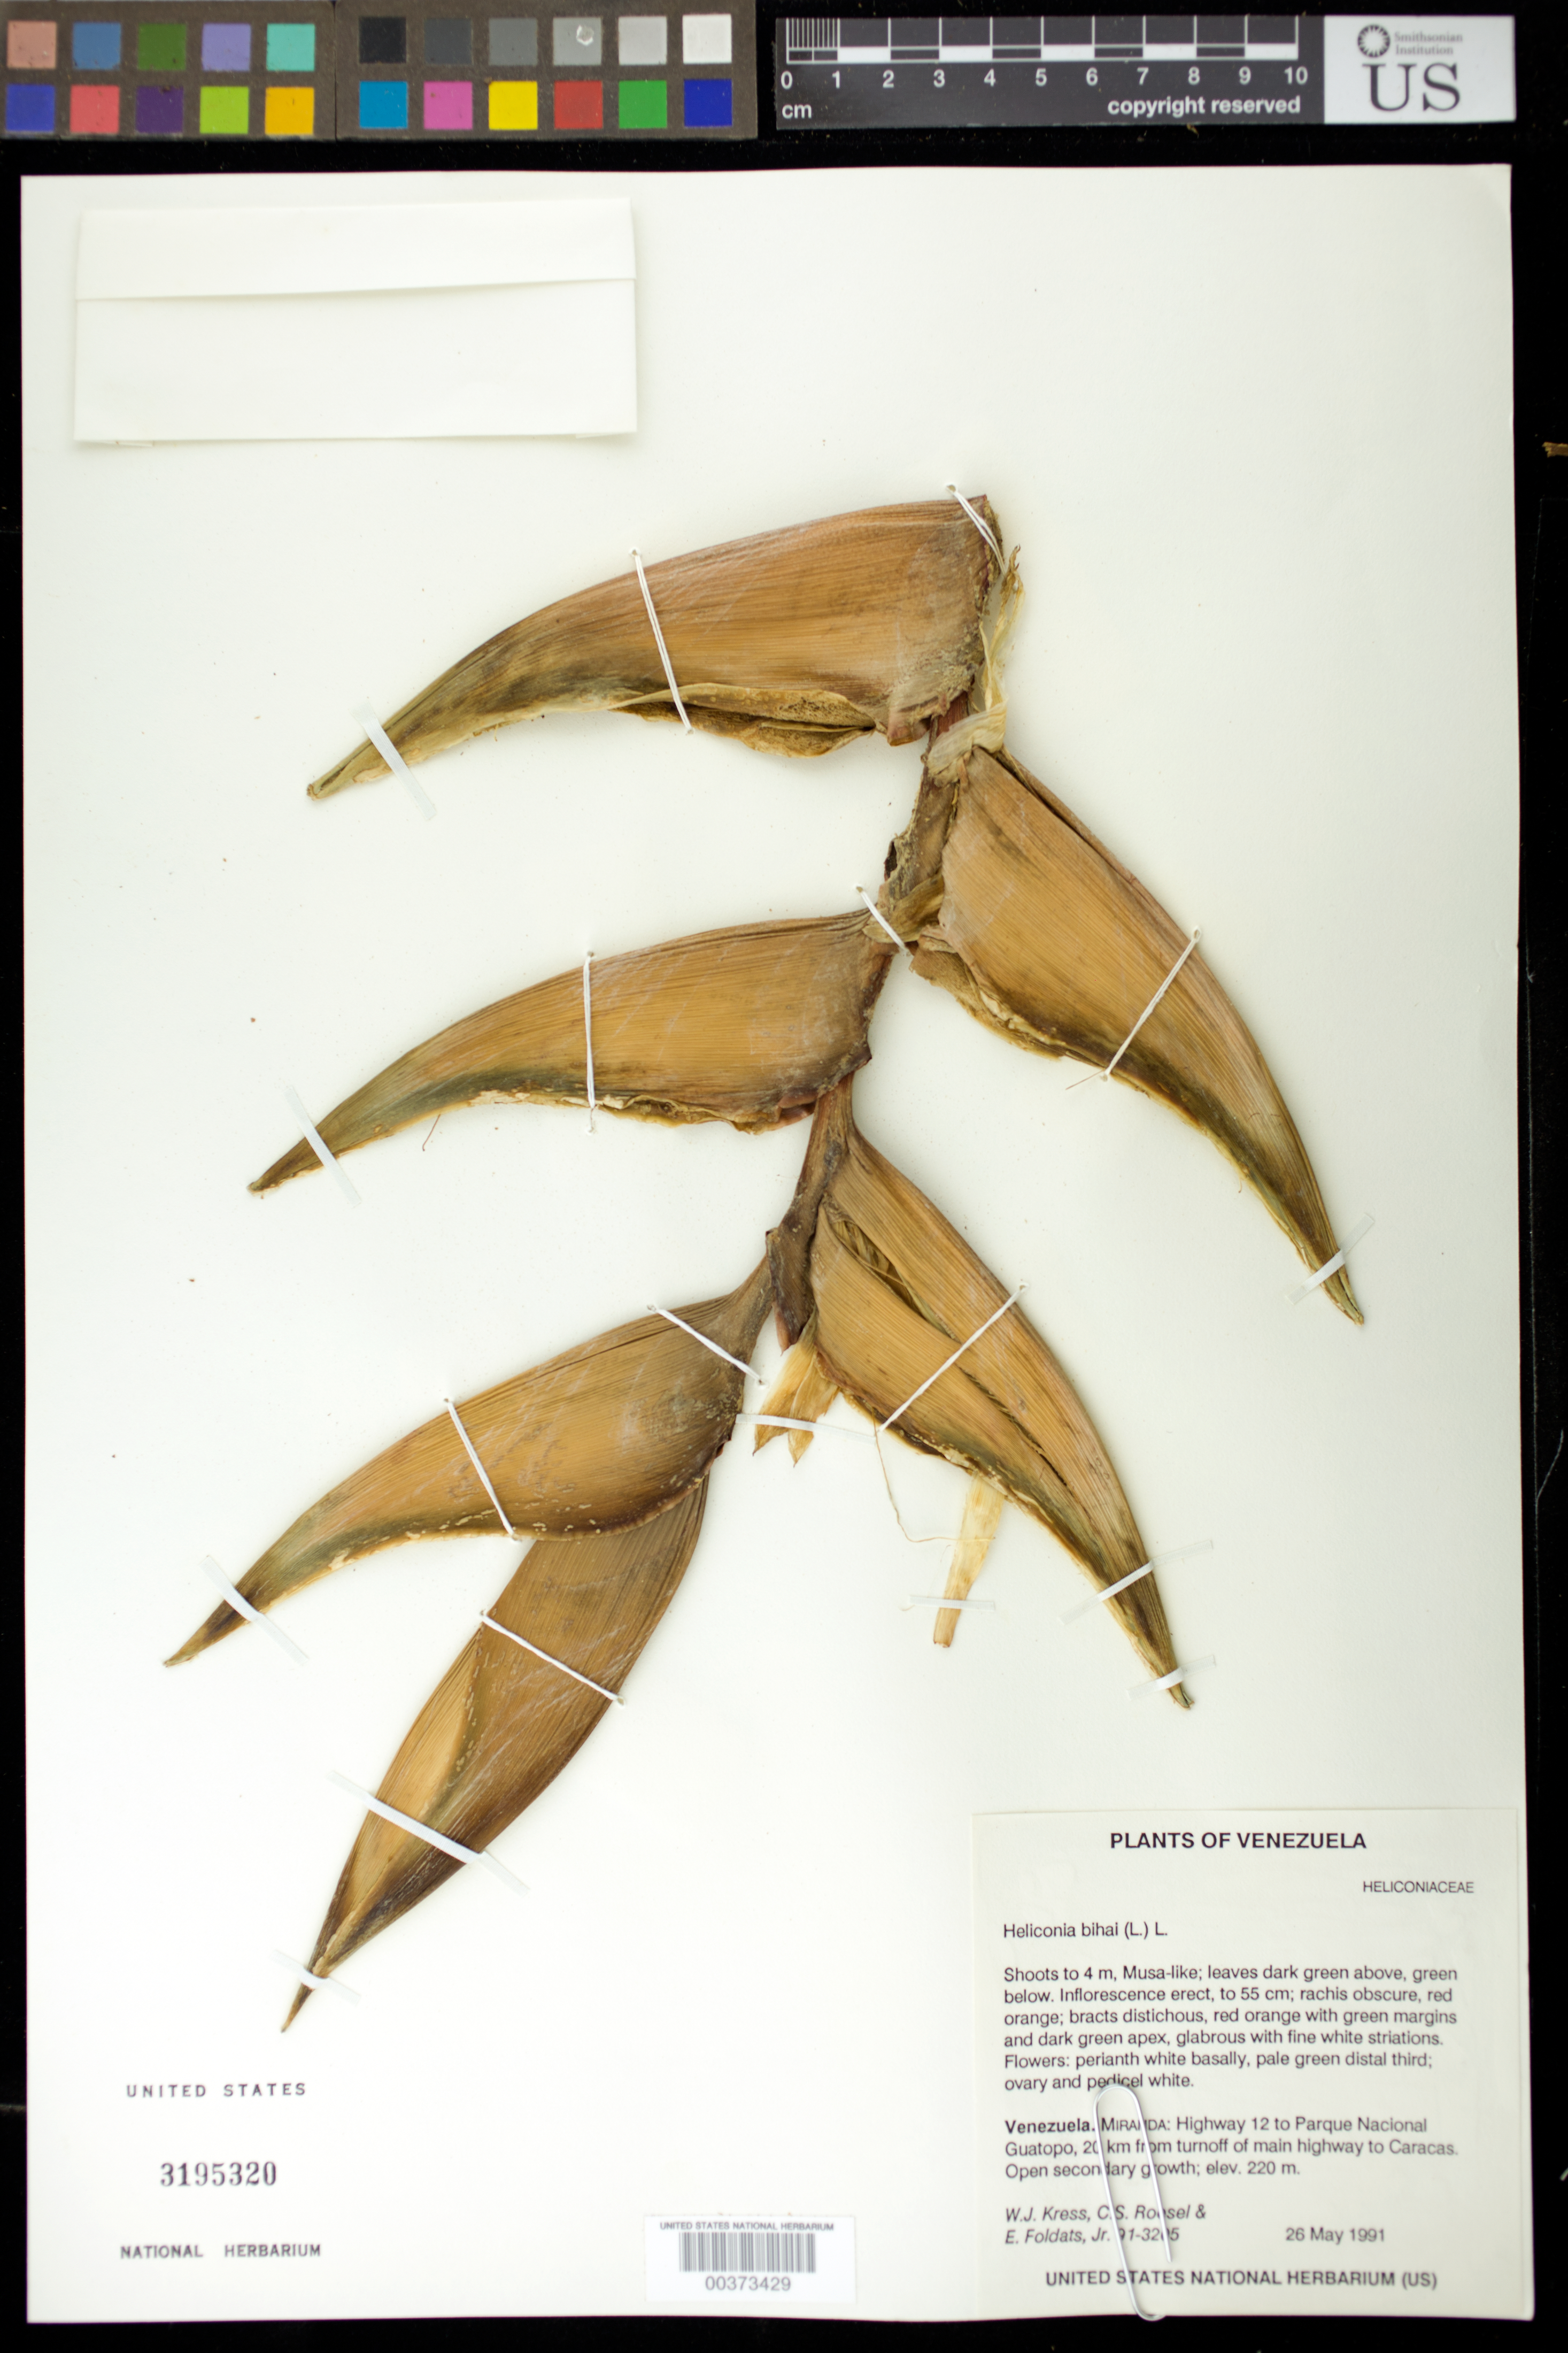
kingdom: Plantae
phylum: Tracheophyta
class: Liliopsida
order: Zingiberales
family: Heliconiaceae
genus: Heliconia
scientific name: Heliconia bihai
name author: (L.) L.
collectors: W. J. Kress, C. S. Roesel & E. Foldats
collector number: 91-3205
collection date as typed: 26 May 1991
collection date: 1991-05-26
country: Venezuela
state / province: Miranda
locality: Hwy 12 to parque nacional guatopo, 20 km from turnoff of main hwy to caracas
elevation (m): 220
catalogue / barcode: US 3195320